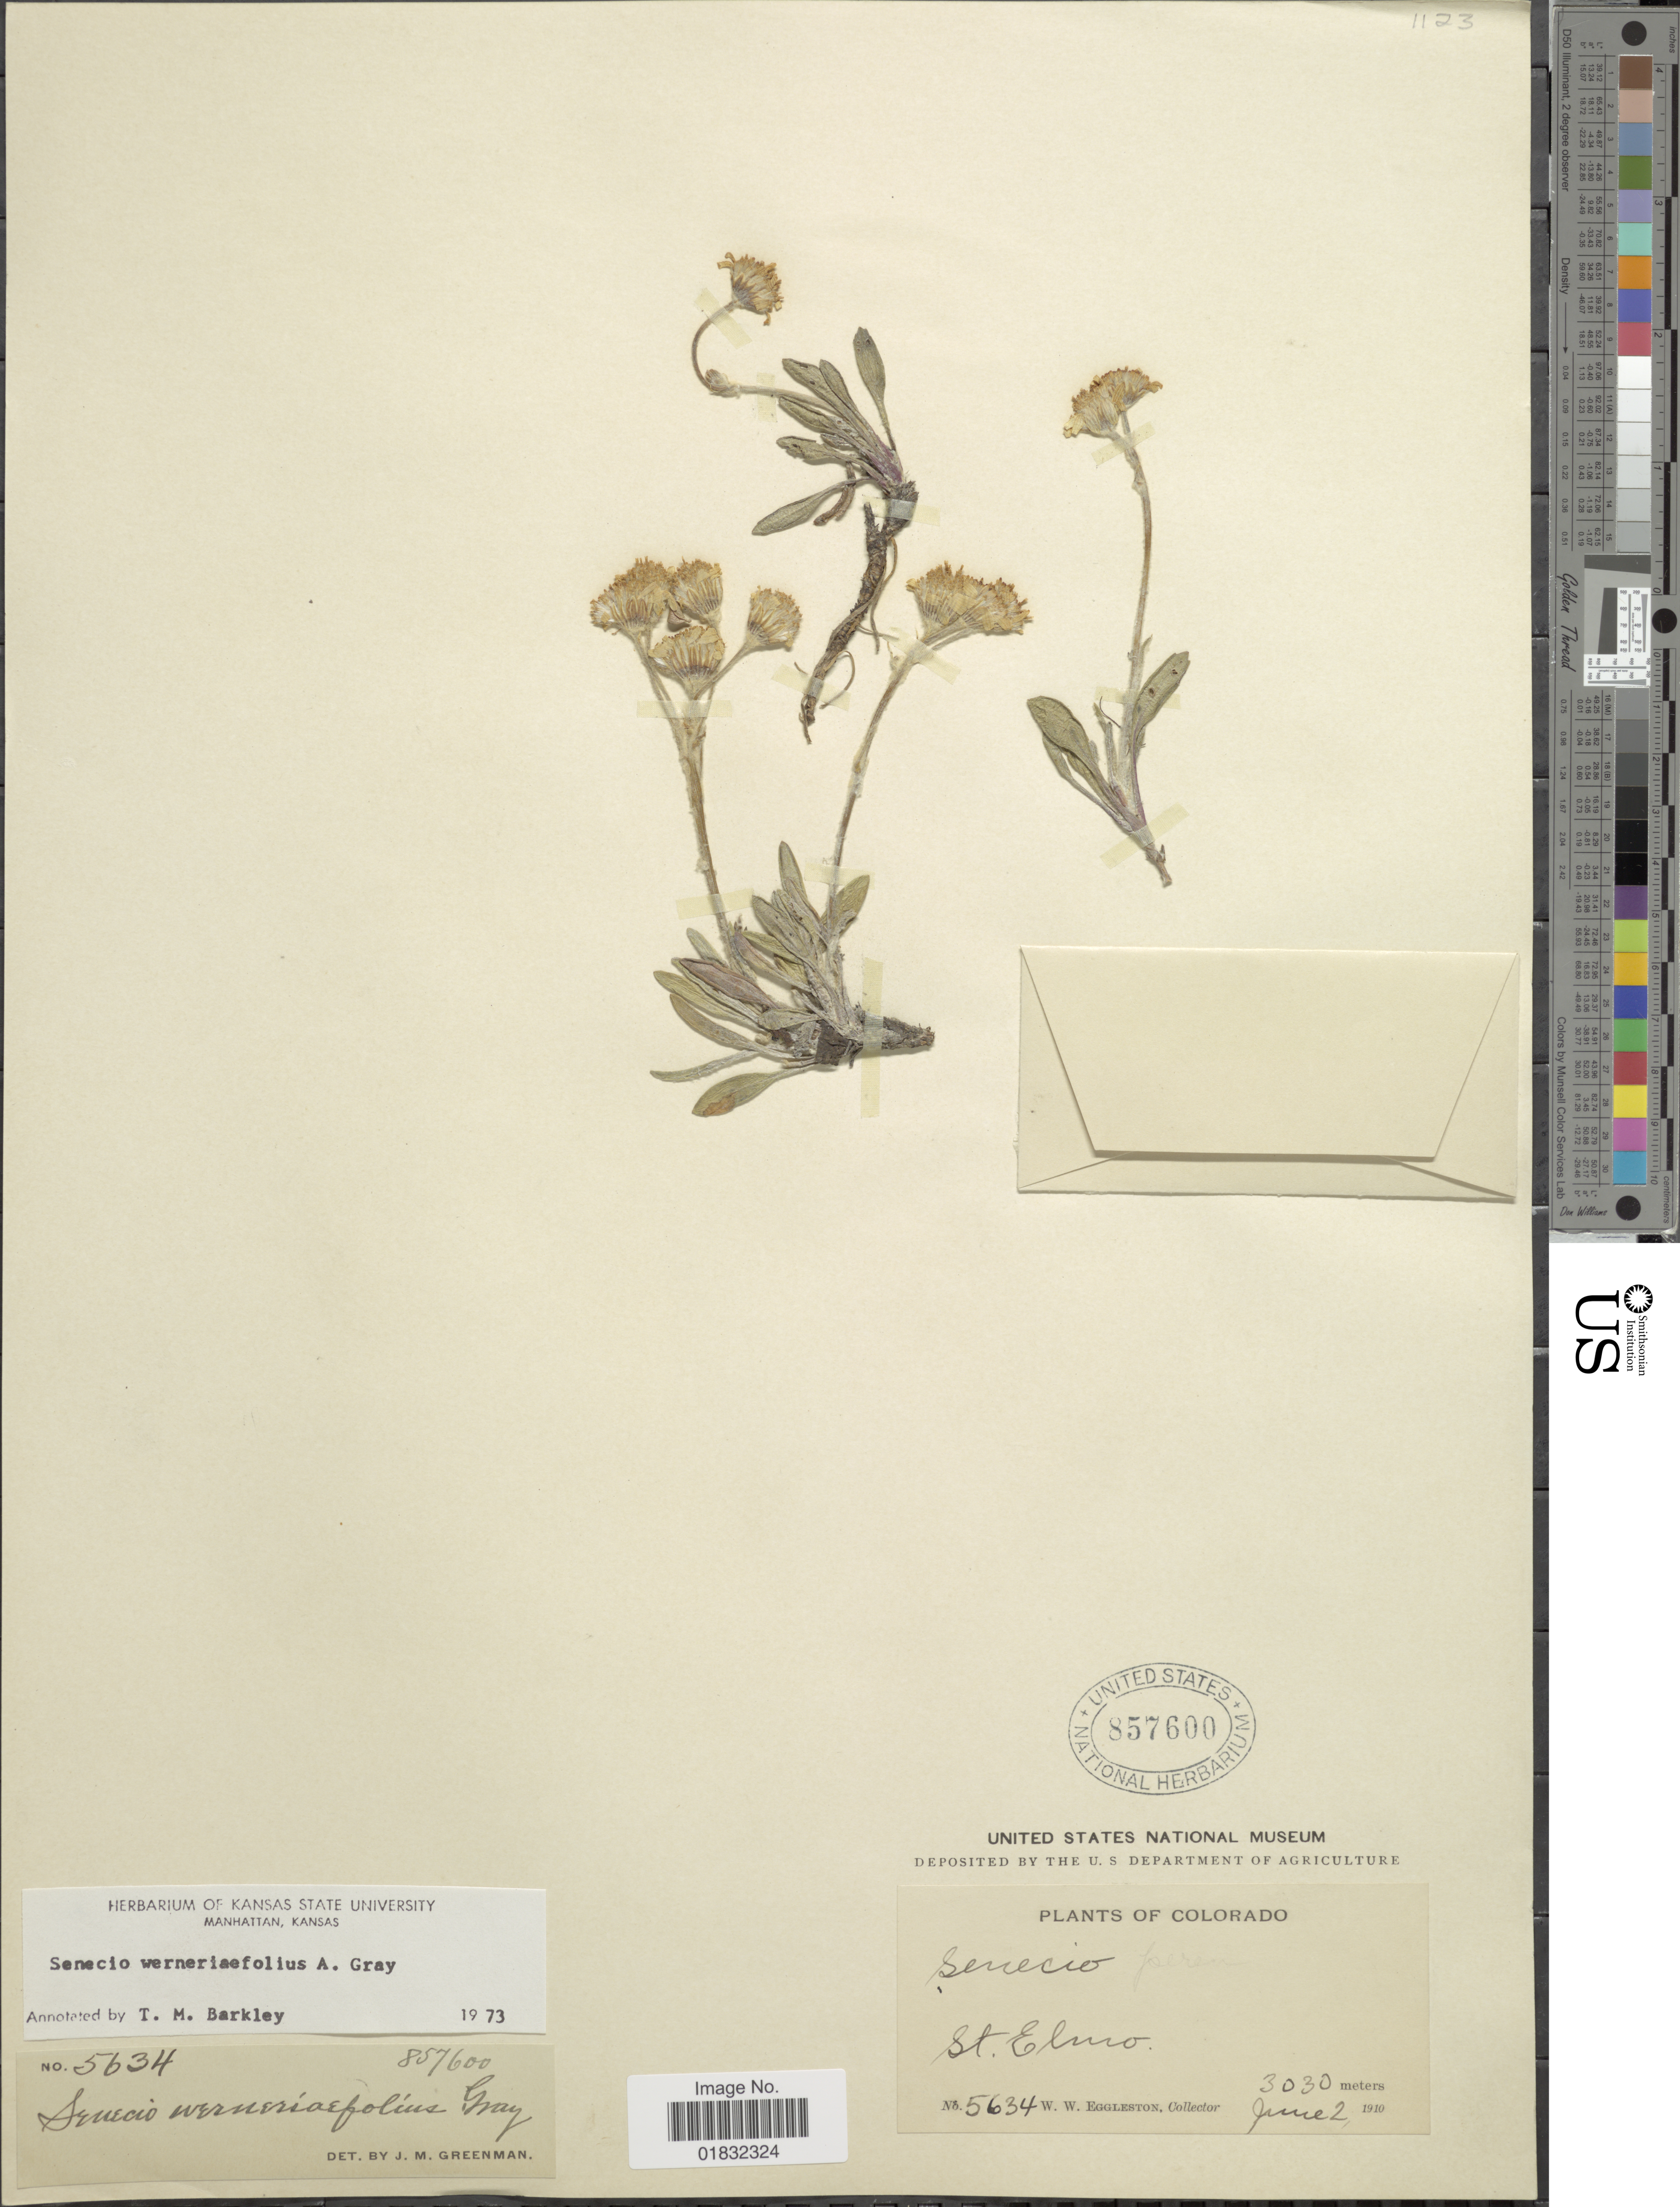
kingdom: Plantae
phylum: Tracheophyta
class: Magnoliopsida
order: Asterales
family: Asteraceae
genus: Packera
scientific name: Packera werneriifolia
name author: (A. Gray) W.A. Weber & Á. Löve ex Trock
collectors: W. W. Eggleston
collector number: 5634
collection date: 1910-06-02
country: United States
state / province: Colorado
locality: St Elmo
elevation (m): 3030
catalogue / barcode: US 857600